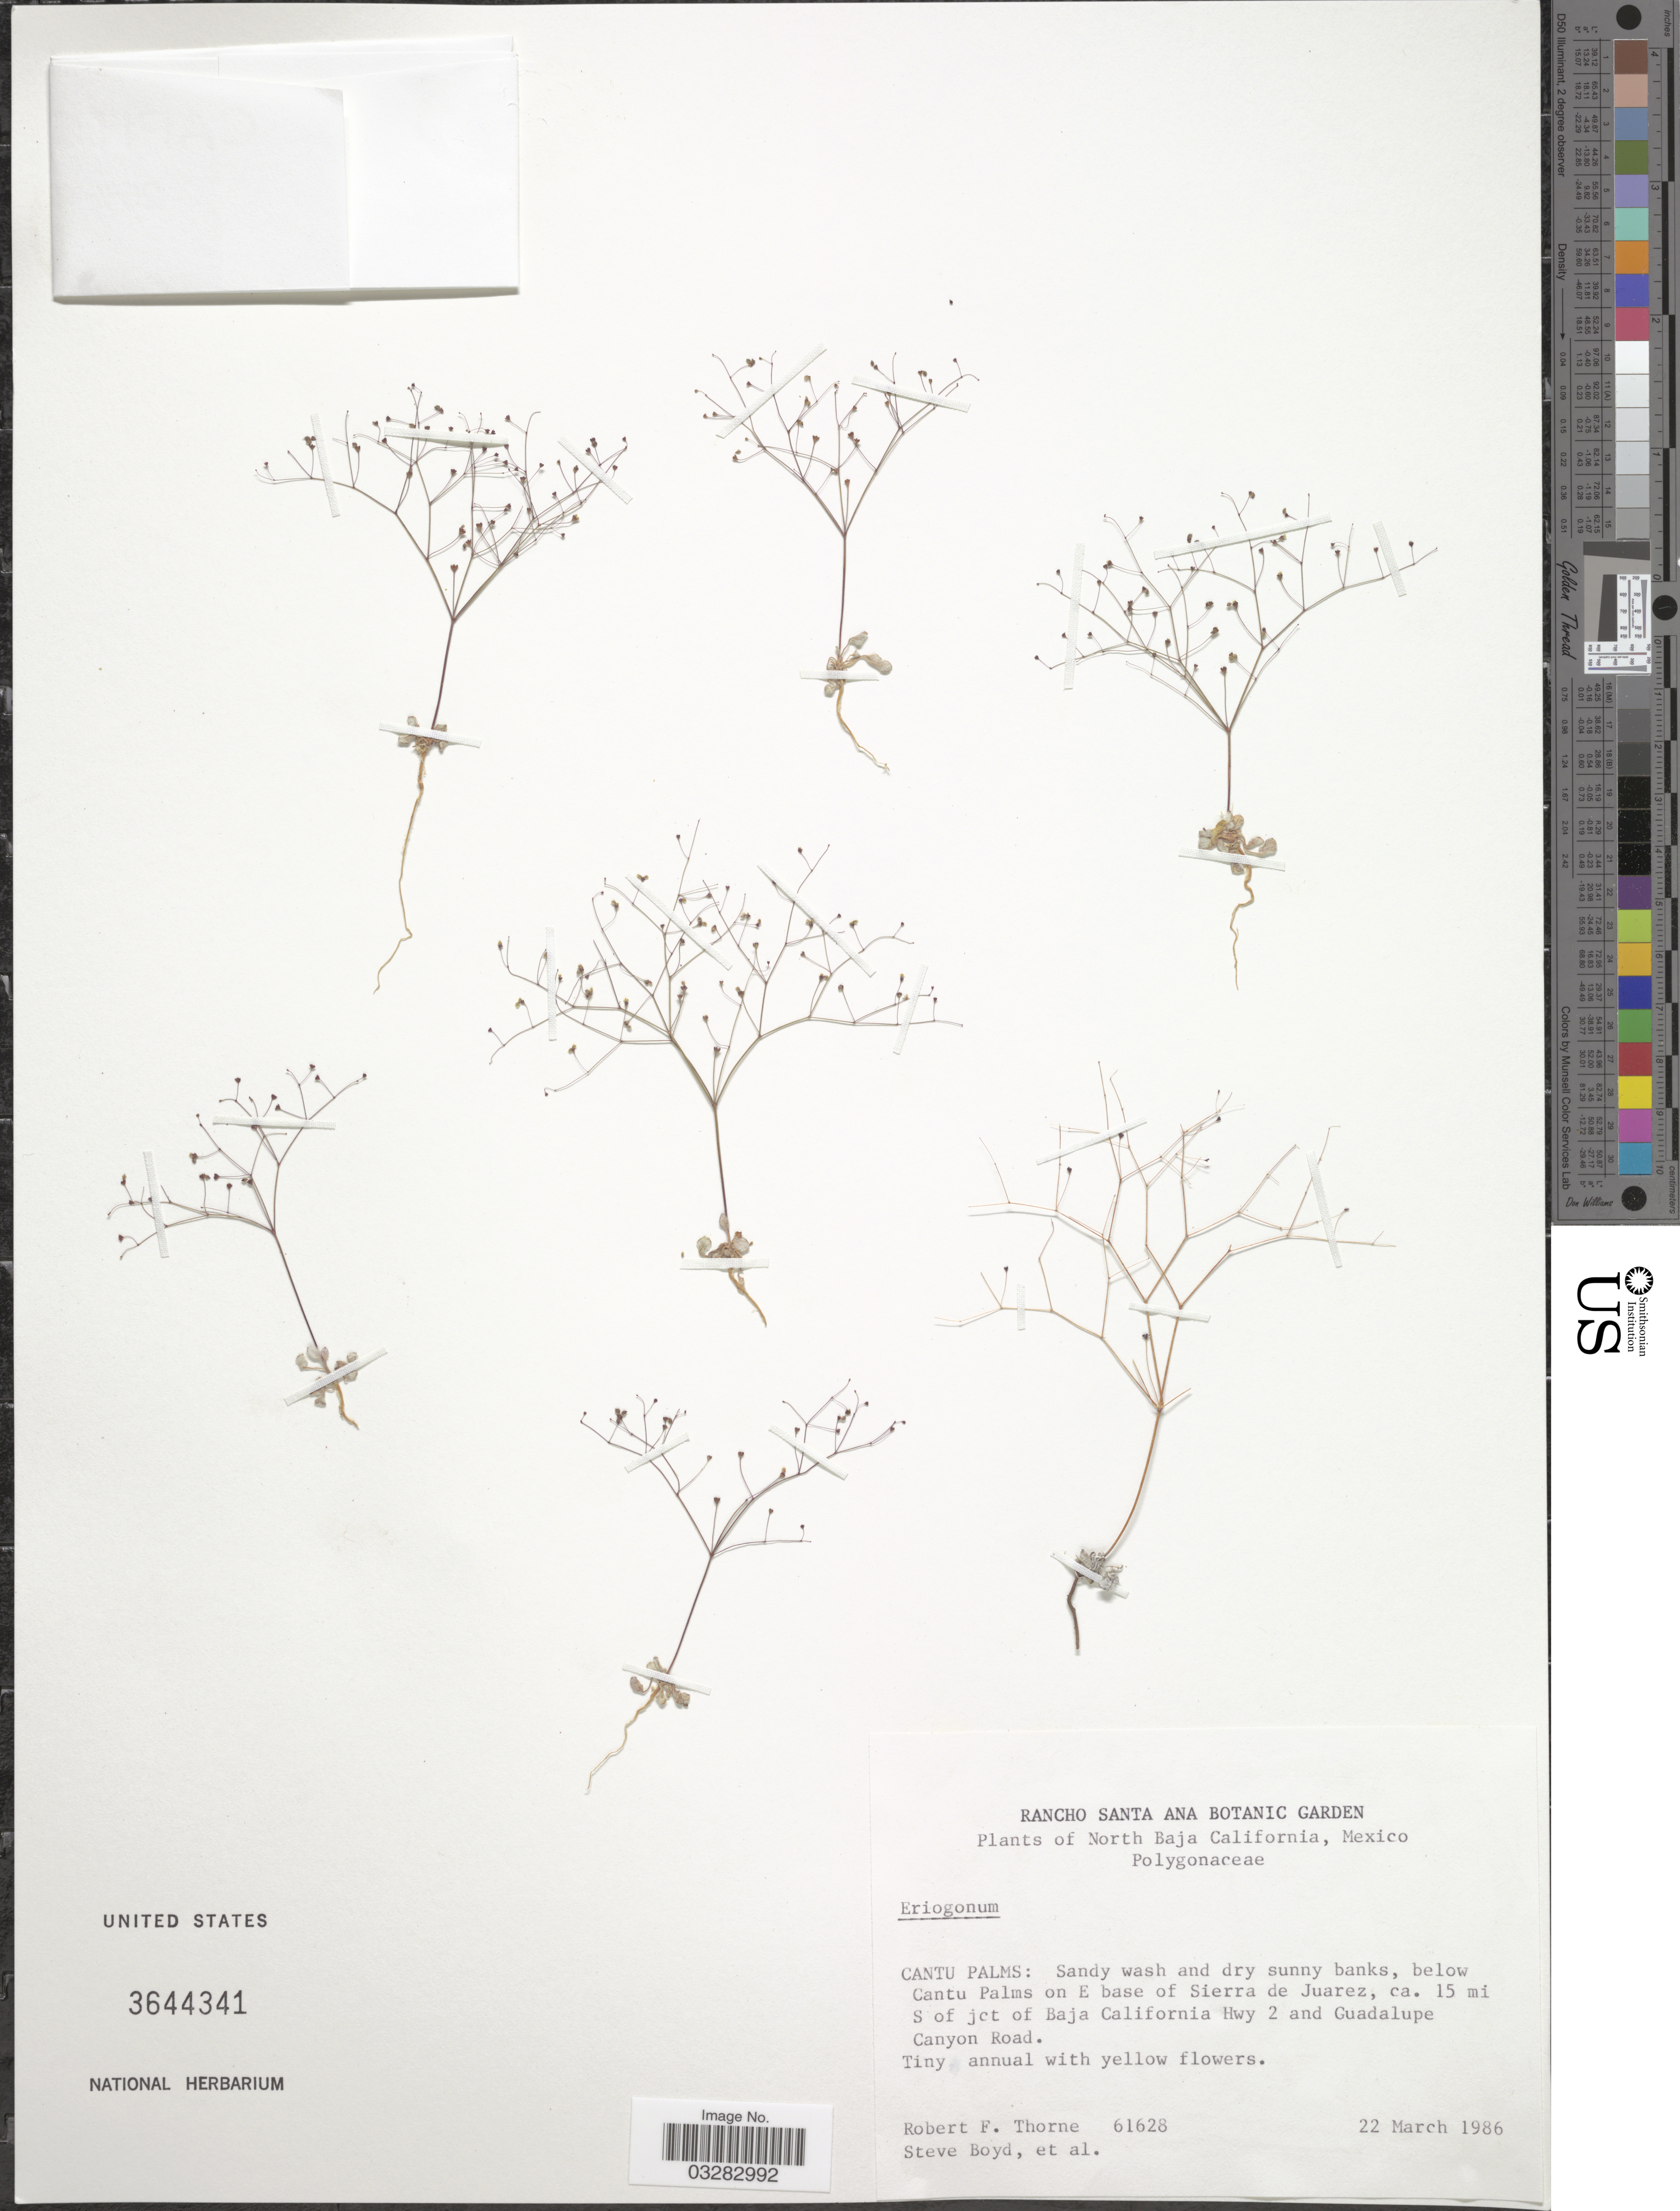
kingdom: Plantae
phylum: Tracheophyta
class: Magnoliopsida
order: Caryophyllales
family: Polygonaceae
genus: Eriogonum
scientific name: Eriogonum sp.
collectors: R. F. Thorne, S. Boyd & et al.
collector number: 61628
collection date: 1986-03-22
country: Mexico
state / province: Baja California Norte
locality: Cantu Palms: Sandy wash and dry sunny banks, below Cantu Palms on E base of Sierra de Juarez, ca. 15 mi S of jct of Baja California Hwy 2 and Guadalupe Canyon Road.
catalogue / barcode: US 3644341